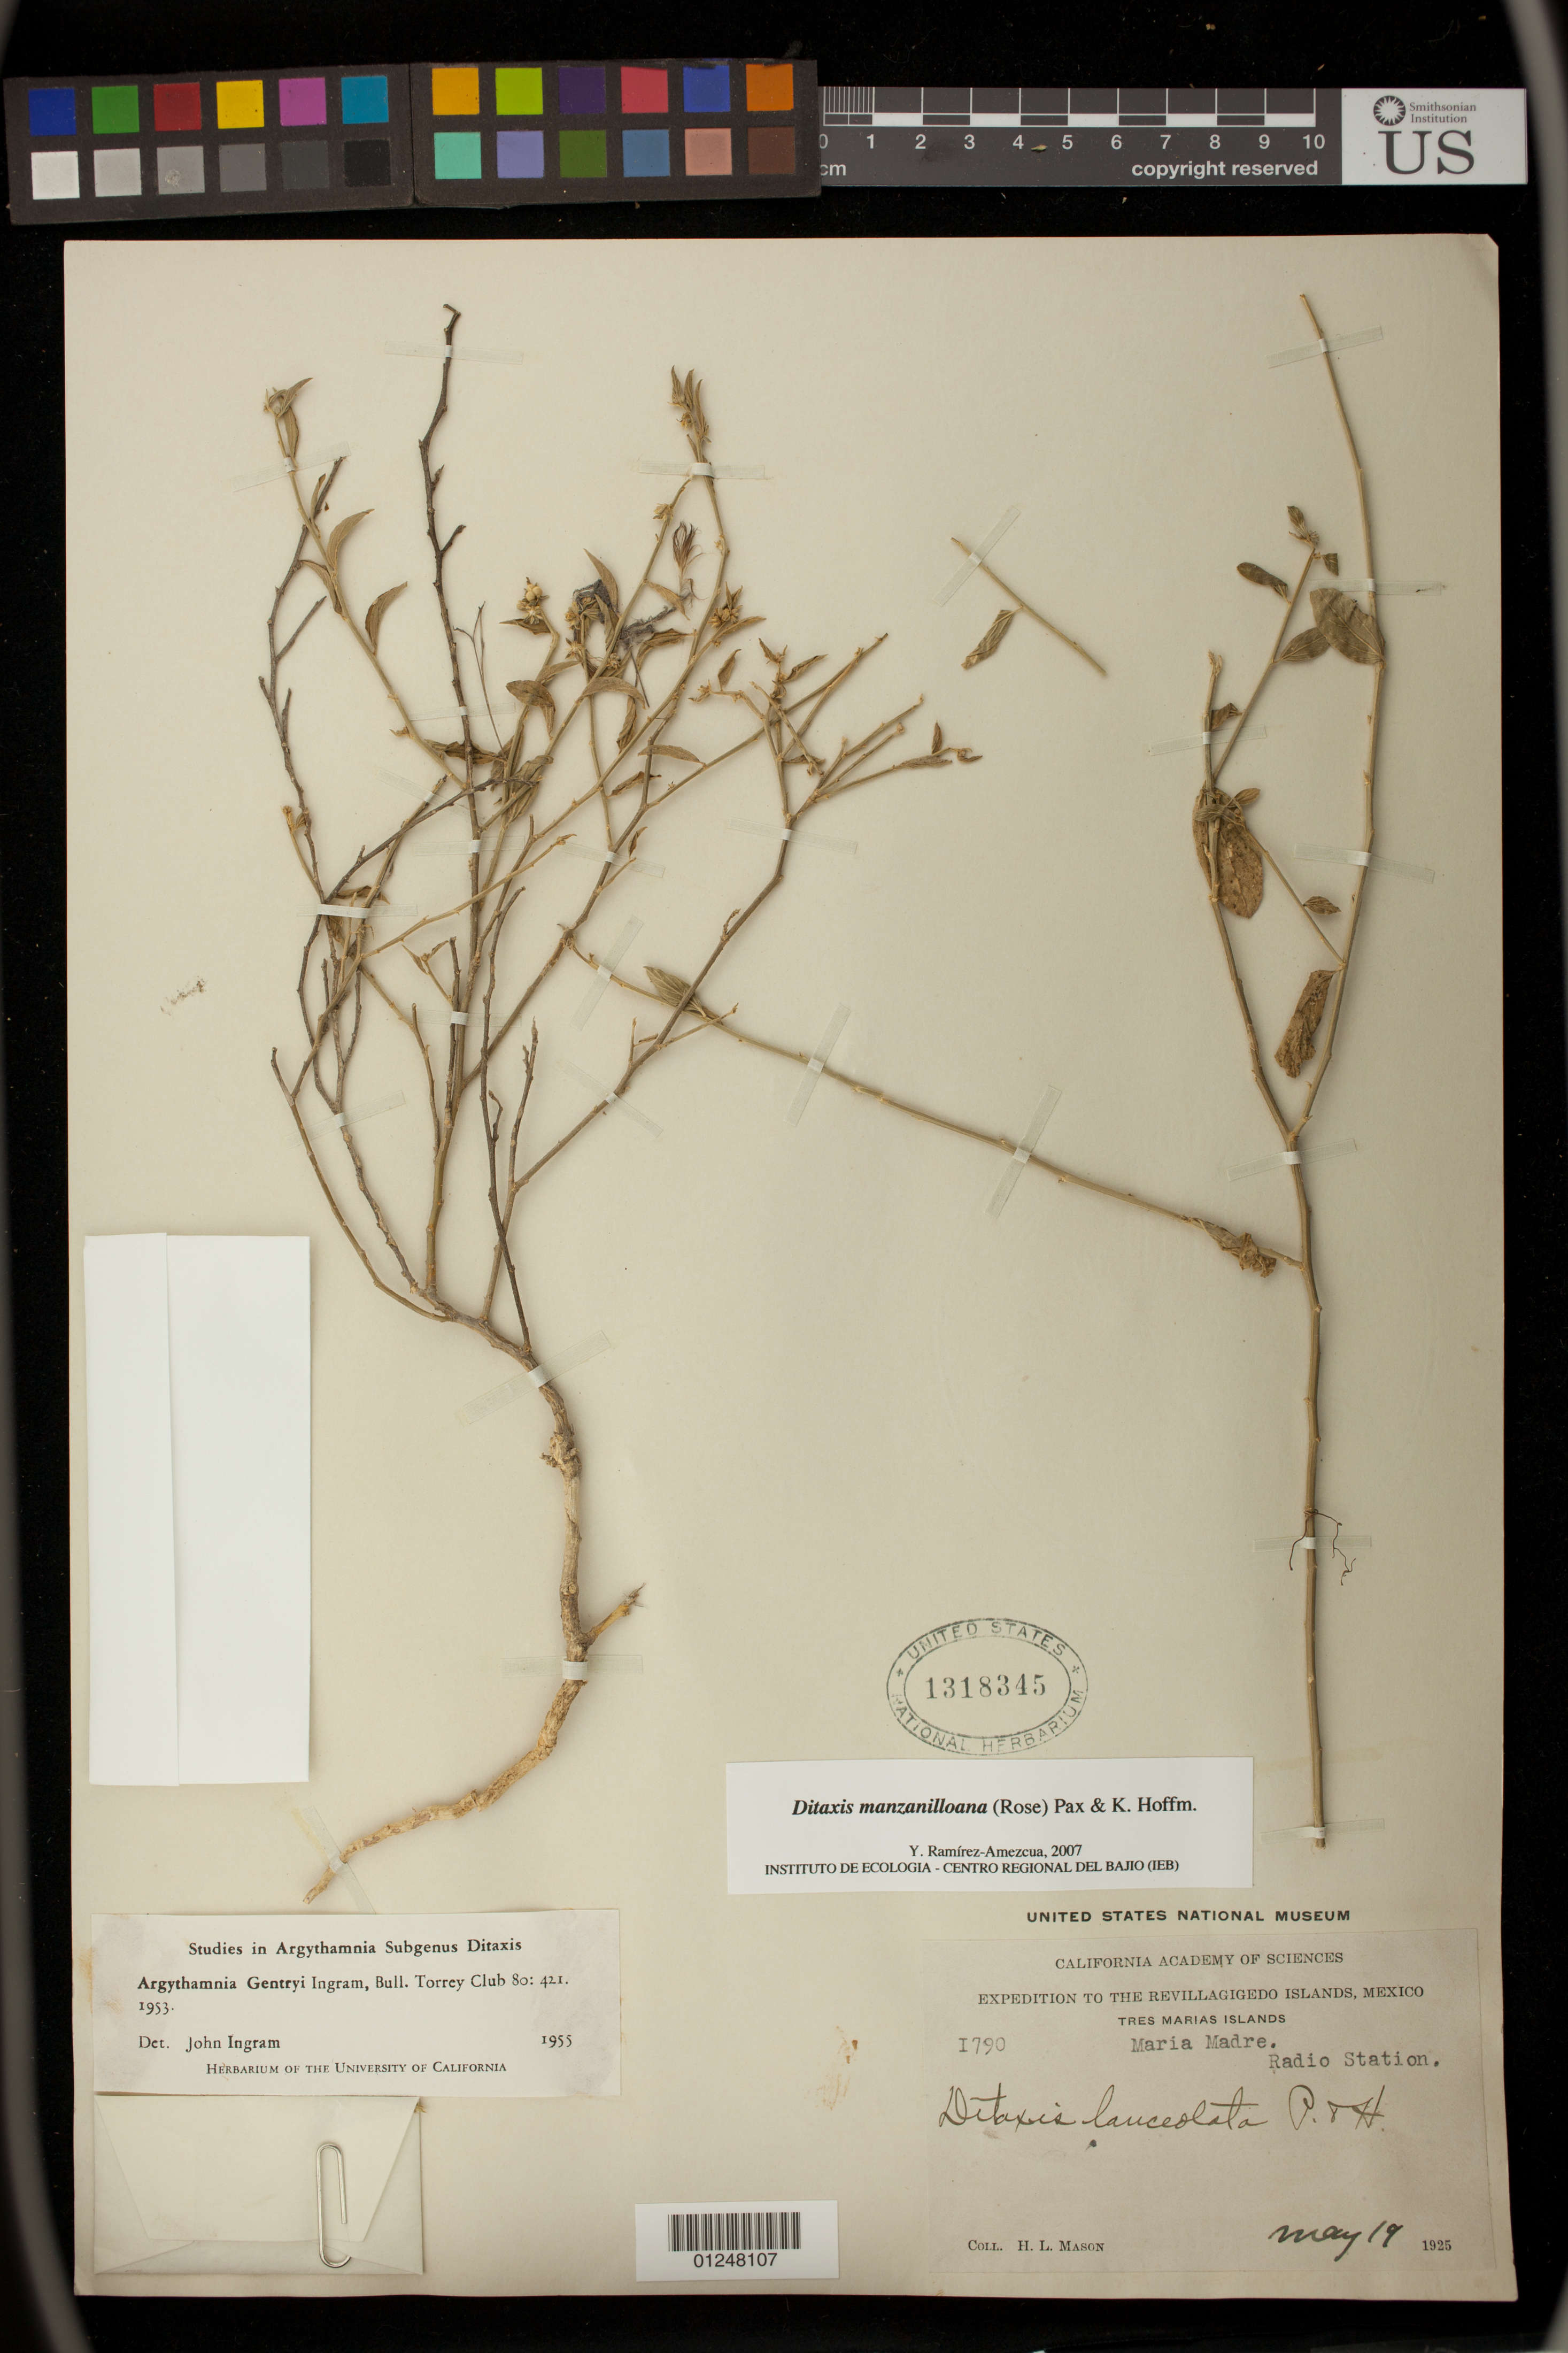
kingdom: Plantae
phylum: Tracheophyta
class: Magnoliopsida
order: Malpighiales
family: Euphorbiaceae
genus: Ditaxis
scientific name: Ditaxis manzanilloana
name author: (Rose) Pax & K. Hoffm.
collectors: H. L. Mason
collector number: I790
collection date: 1925-05-19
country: Mexico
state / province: Nayarit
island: Maria Madre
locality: Tres Marias Islands.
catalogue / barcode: US 1318345